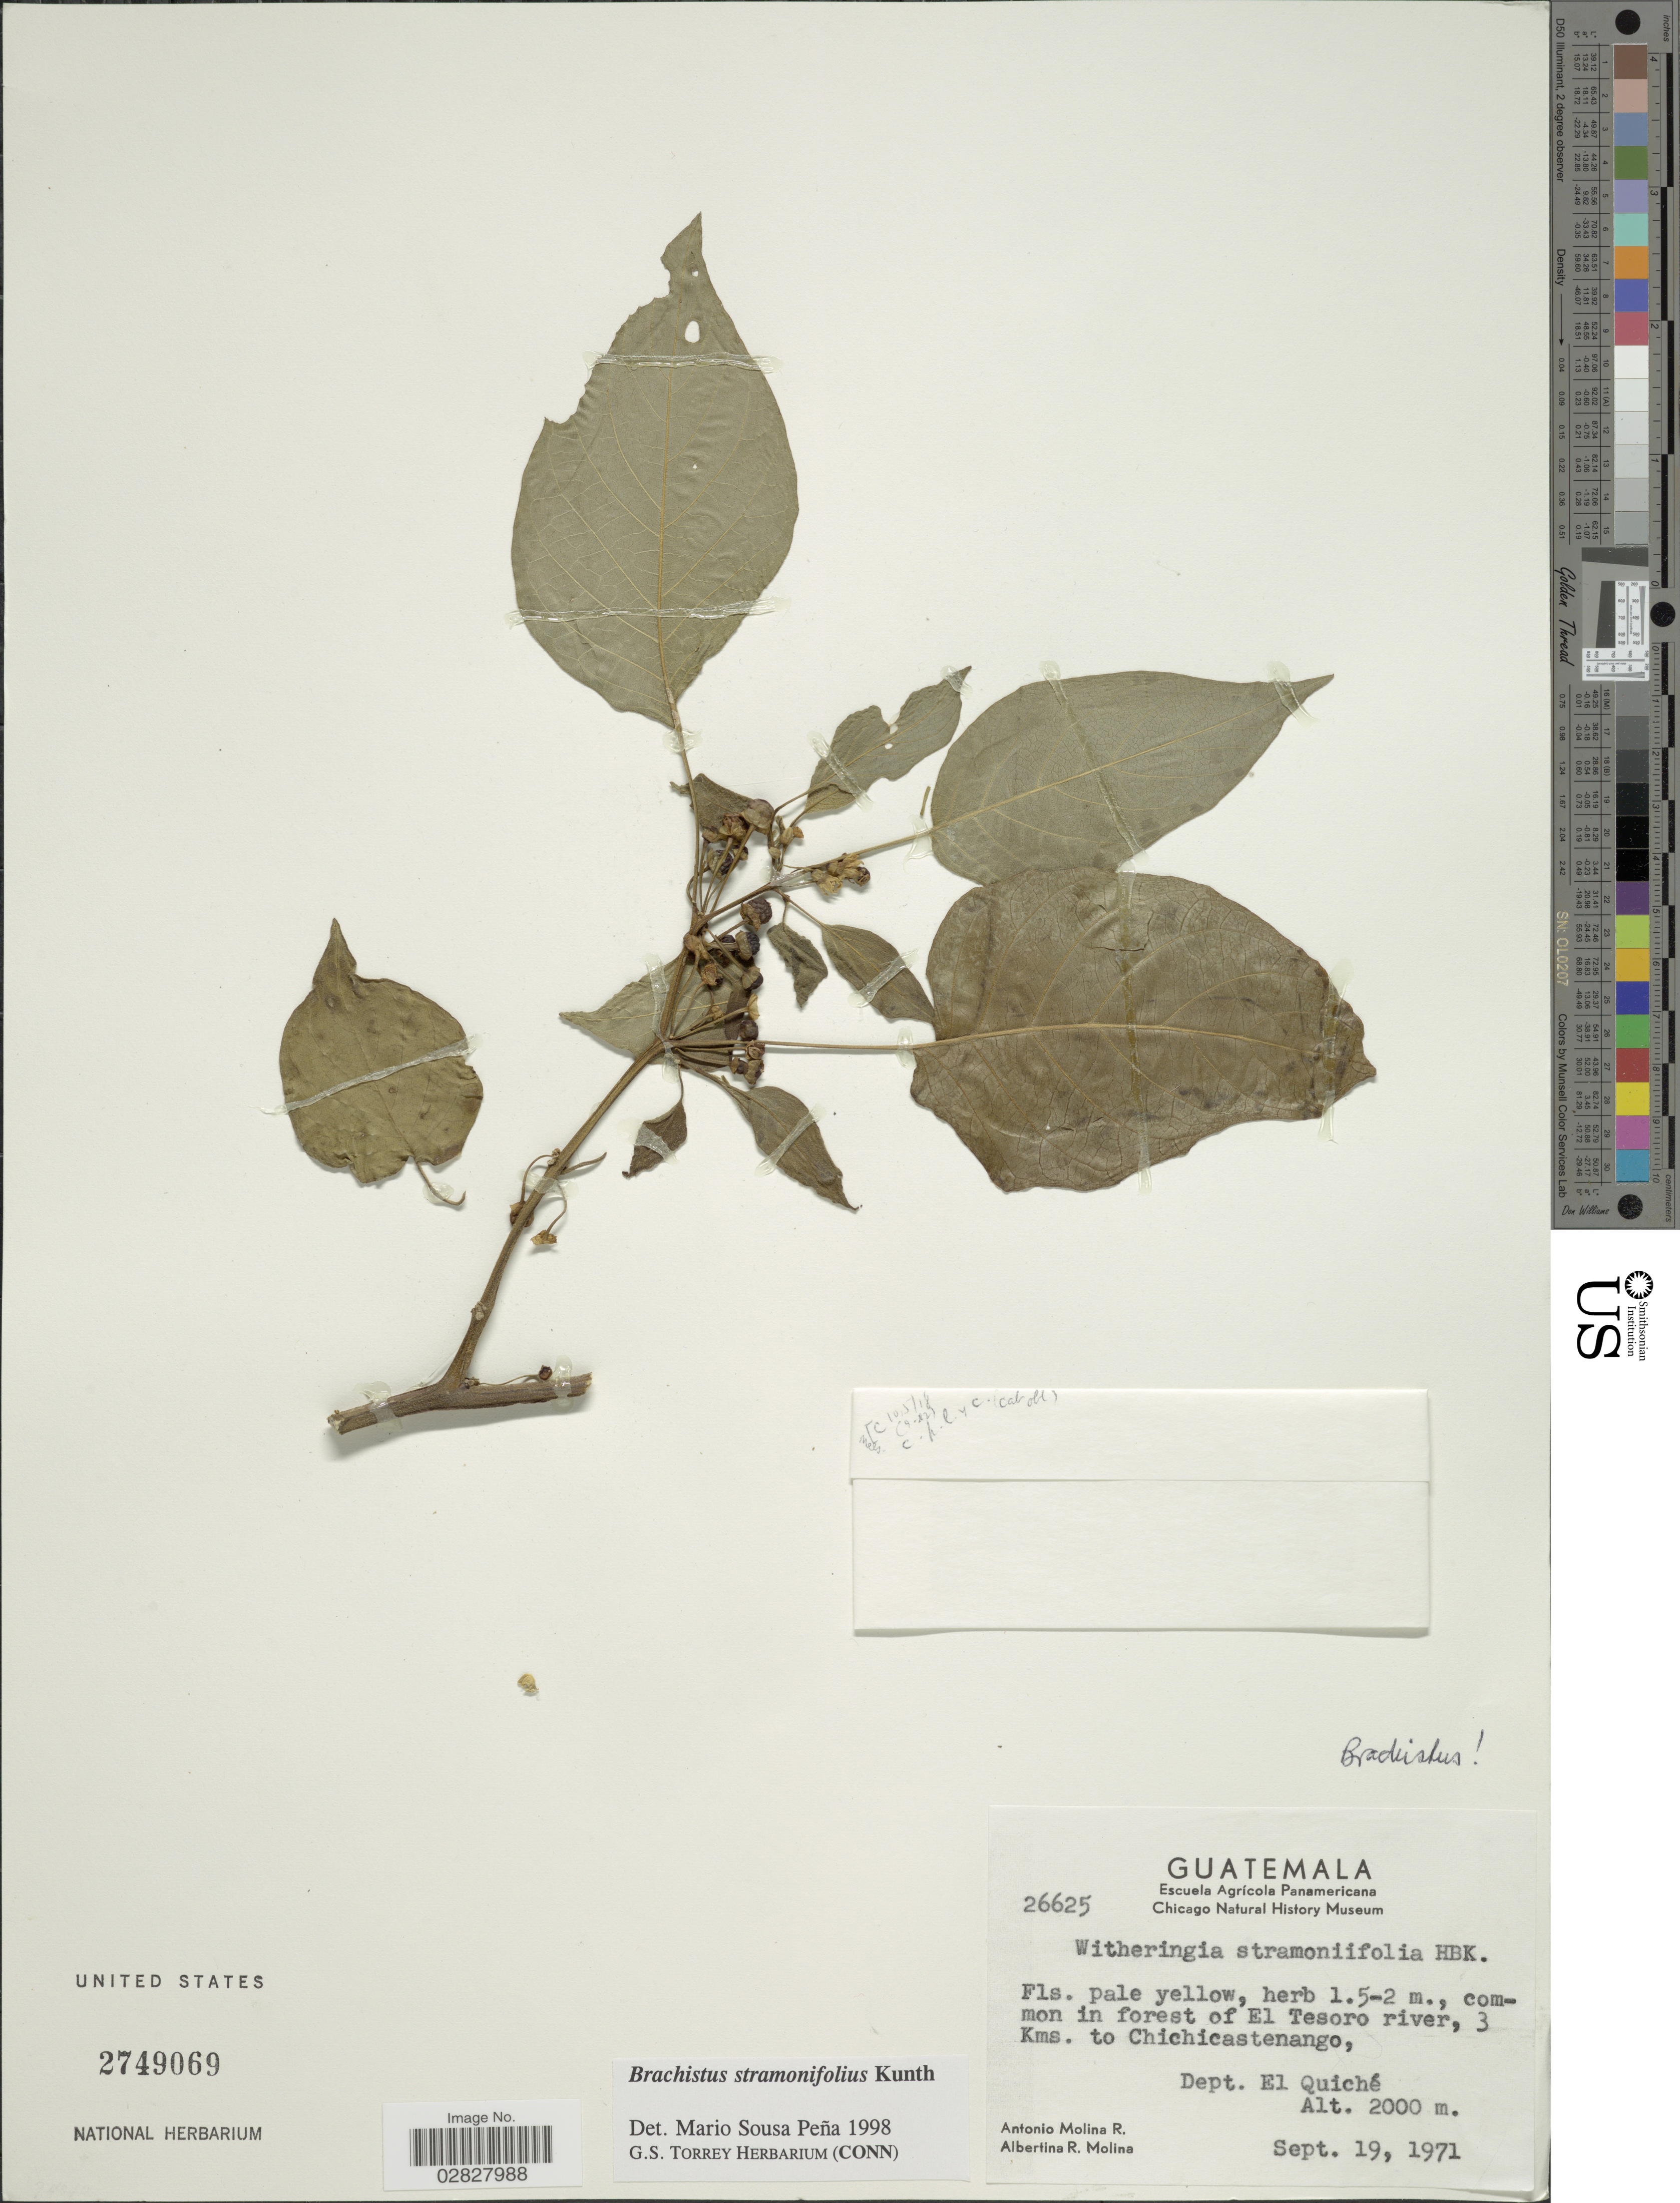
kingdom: Plantae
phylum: Tracheophyta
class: Magnoliopsida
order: Solanales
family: Solanaceae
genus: Brachistus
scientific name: Brachistus stramonifolius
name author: (Kunth) Miers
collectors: A. Molina R. & A. R. Molina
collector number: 26625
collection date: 1971-09-19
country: Guatemala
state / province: El Quiché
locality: Common in forest of El Tesoro river, 3 Kms. to Chichicastenango, Dept. El Quiché.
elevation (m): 2000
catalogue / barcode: US 2749069